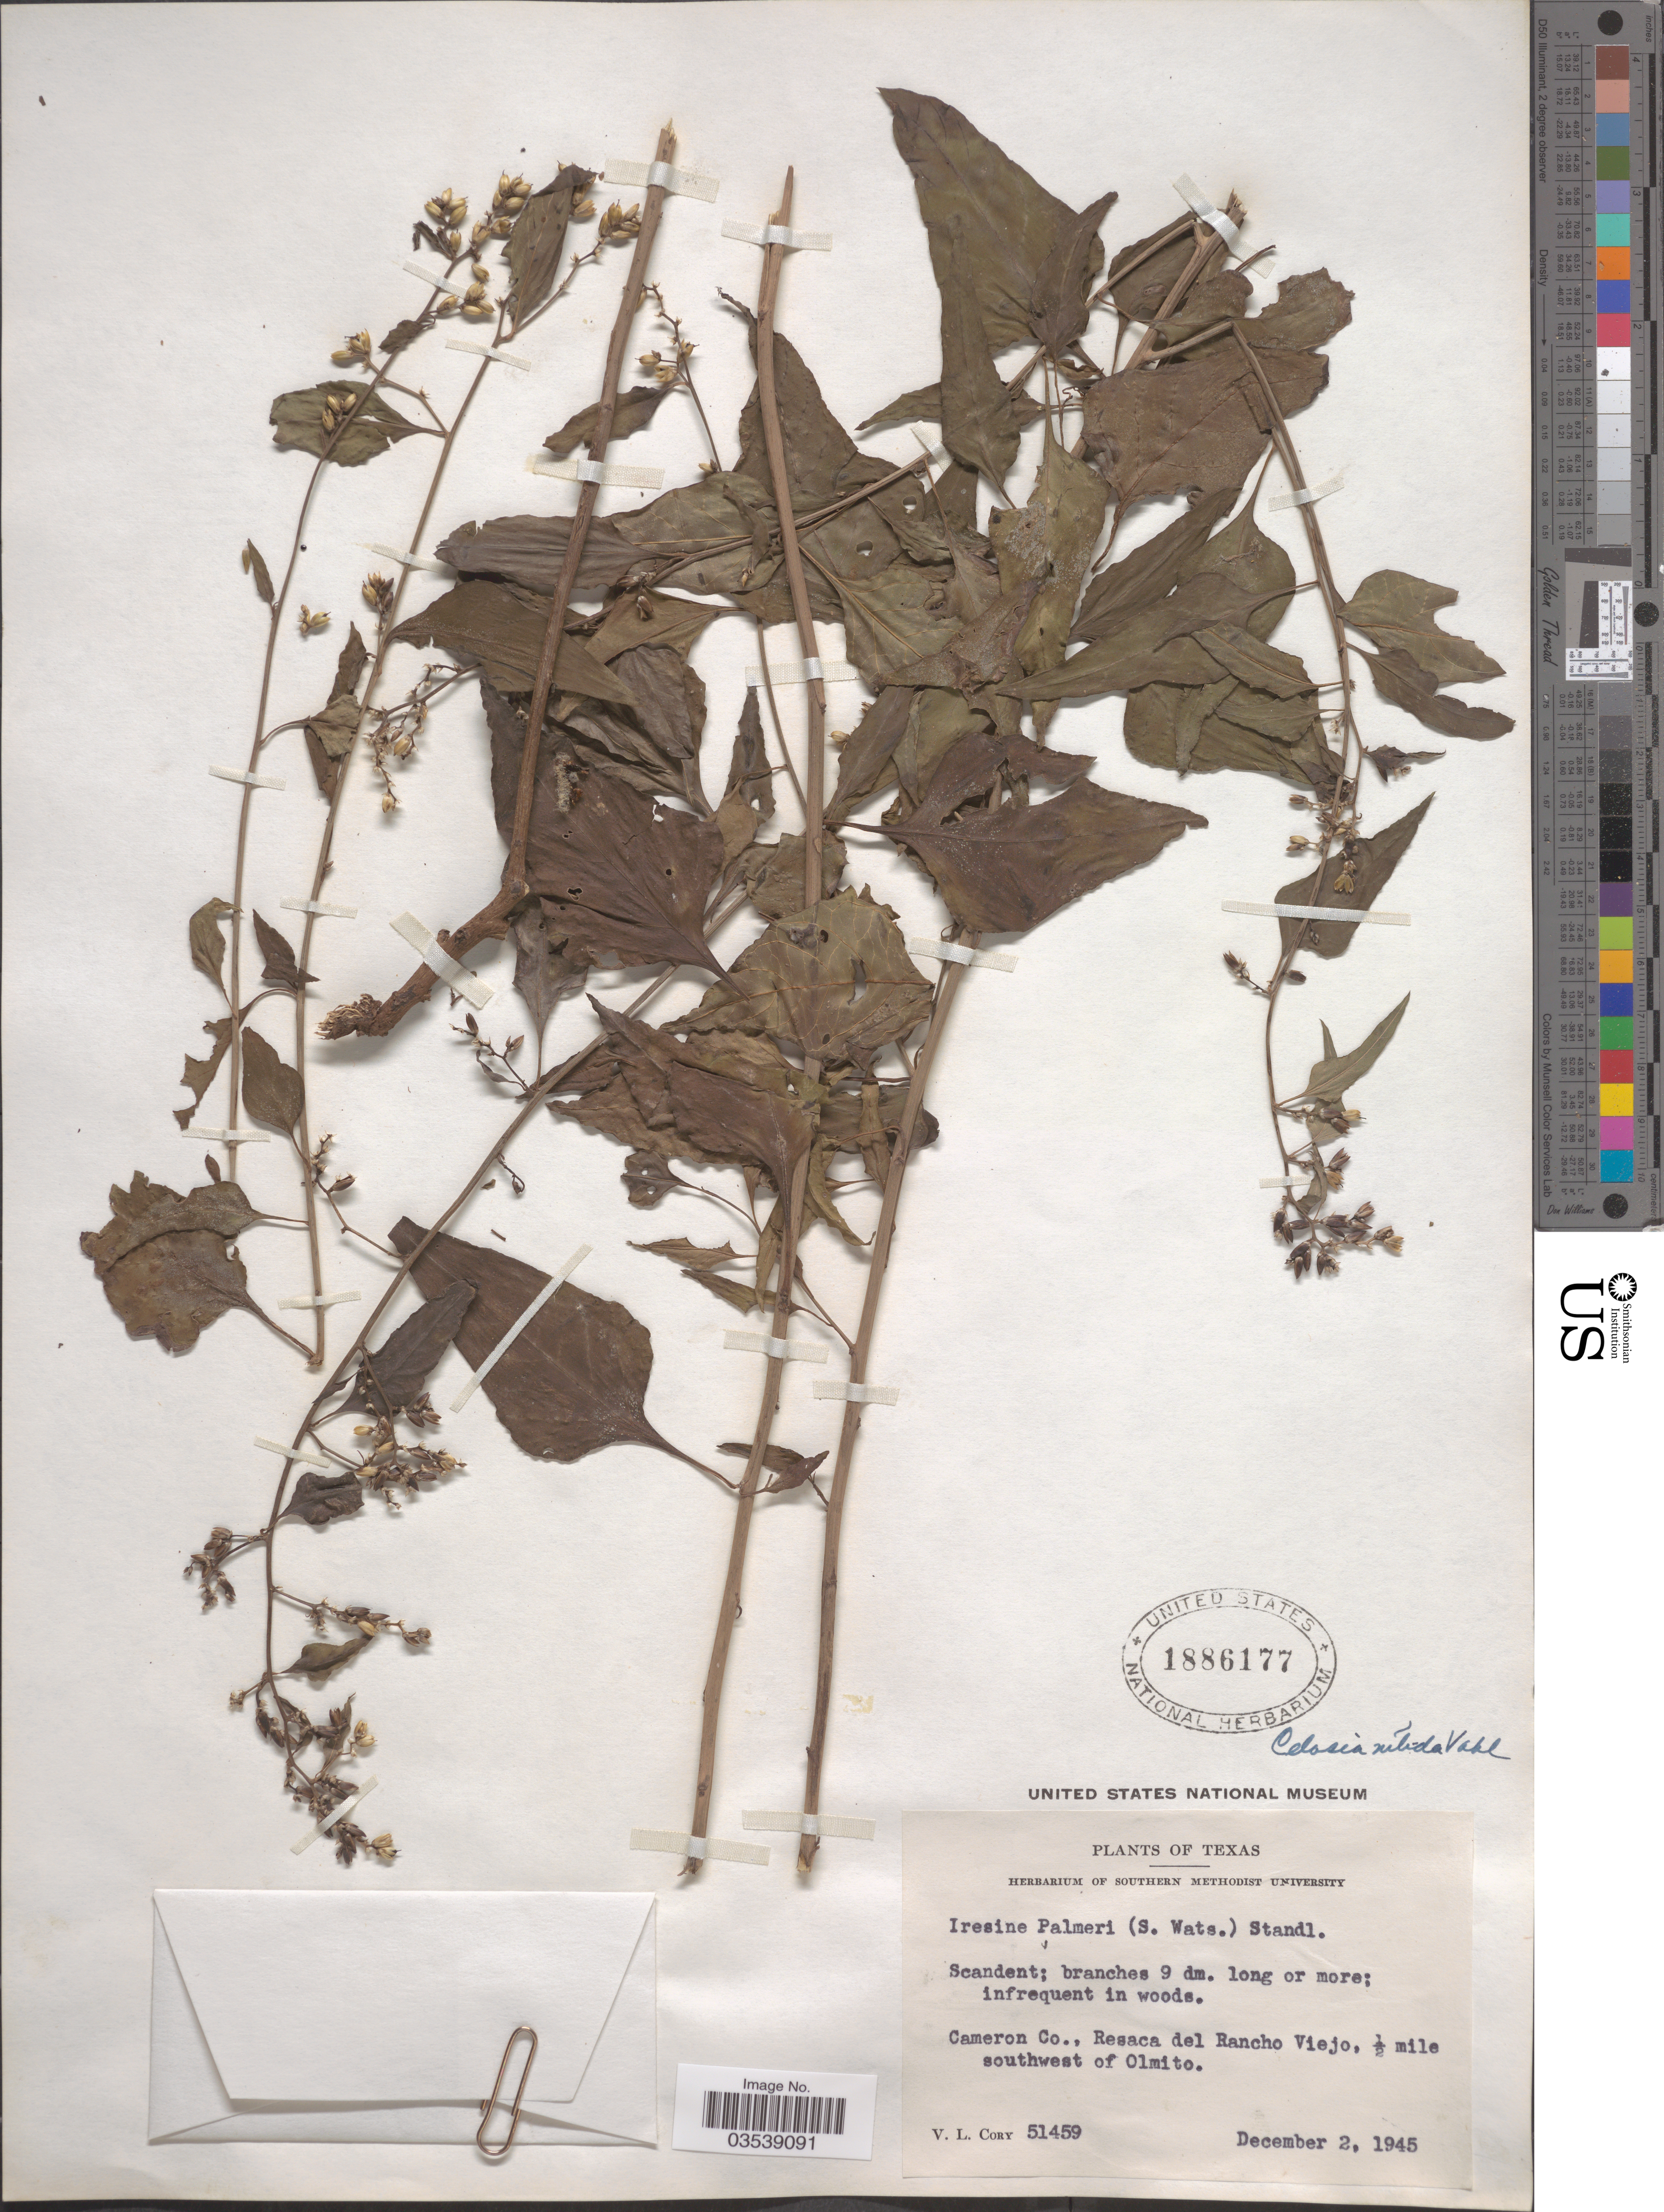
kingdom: Plantae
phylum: Tracheophyta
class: Magnoliopsida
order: Caryophyllales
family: Amaranthaceae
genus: Celosia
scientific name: Celosia nitida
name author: Vahl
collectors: V. Cory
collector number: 51459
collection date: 1945-12-02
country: United States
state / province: Texas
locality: Cameron Co., Resaca del Rancho Viejo, ½ mile southwest of Olmito.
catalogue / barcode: US 1886177